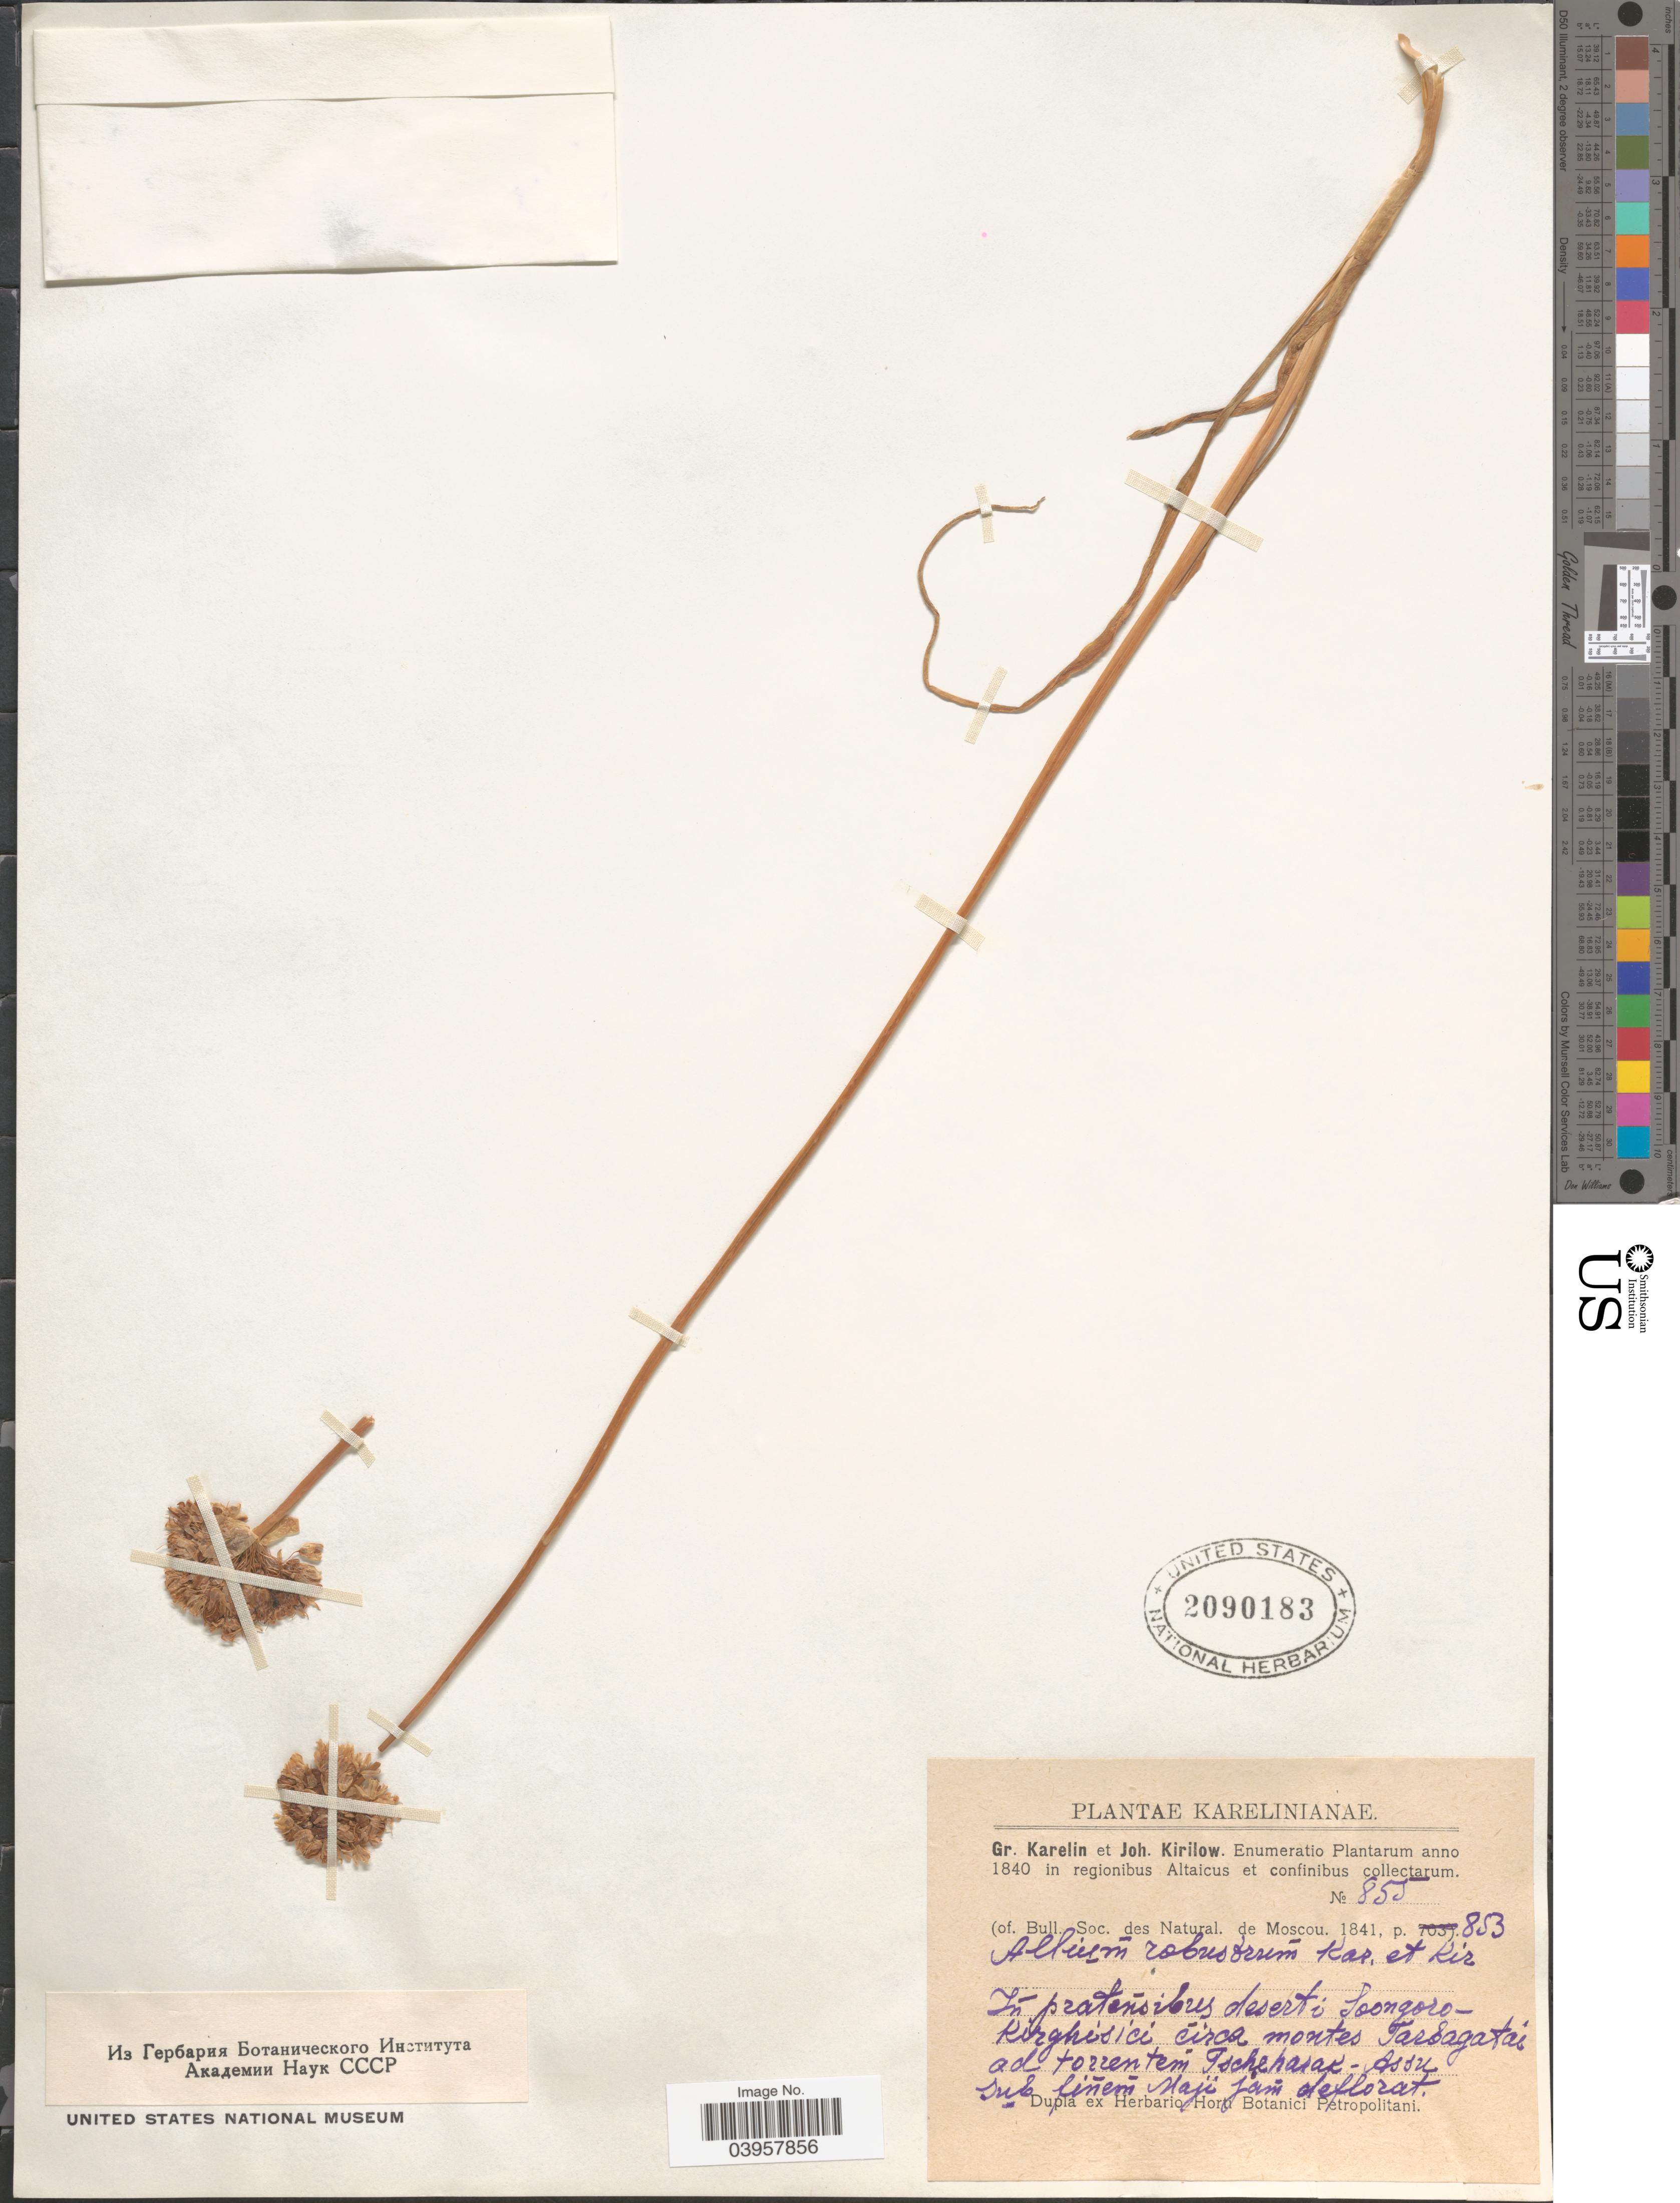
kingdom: Plantae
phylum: Tracheophyta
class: Liliopsida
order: Asparagales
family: Amaryllidaceae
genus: Allium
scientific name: Allium robustum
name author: Kar. & Kir.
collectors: G. S. Karelin & I. P. Kirilov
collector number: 855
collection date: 1840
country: Kazakhstan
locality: In regionibus Altaicus et confinibus. In pratensibus deserti Songoro-Kirghisici circa montes Tarsagatai ad torrentem Tscheharak-Assu sub finem Naji jam deflorat.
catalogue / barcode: US 2090183